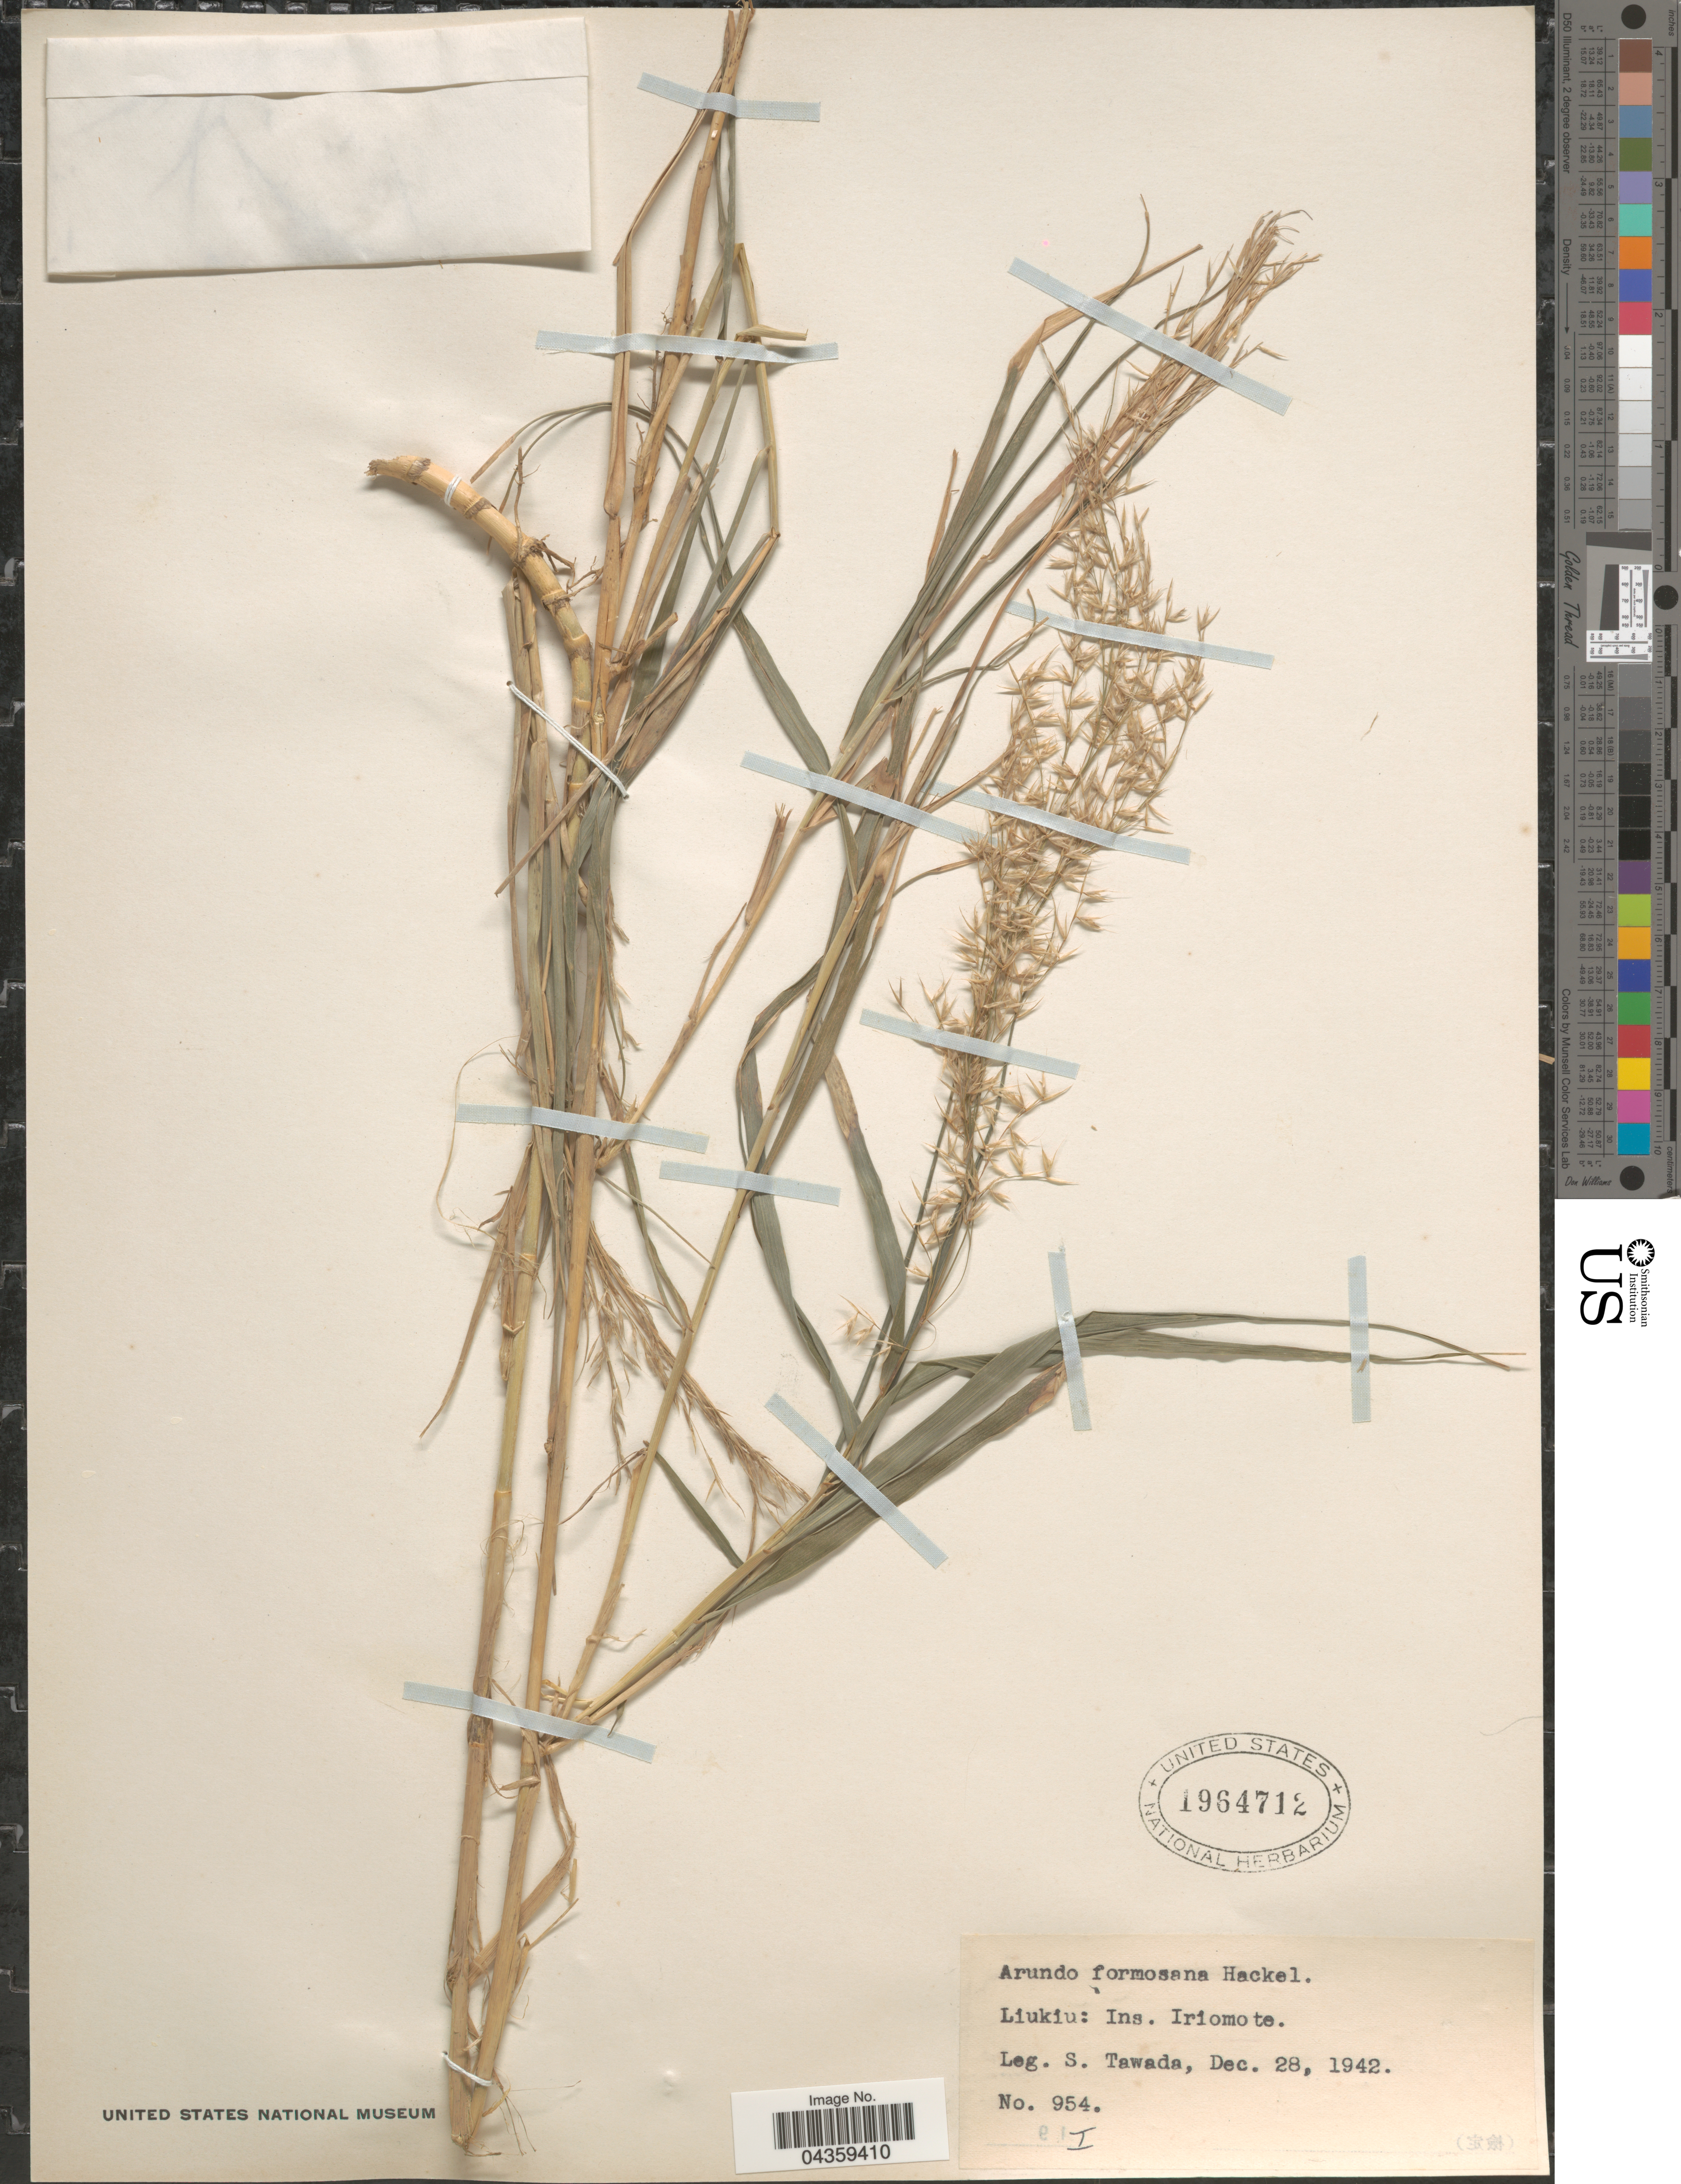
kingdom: Plantae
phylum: Tracheophyta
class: Liliopsida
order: Poales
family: Poaceae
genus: Arundo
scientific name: Arundo formosana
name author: Hack.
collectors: S. Tawada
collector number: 954I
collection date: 1942-12-28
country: Japan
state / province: Okinawa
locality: Liukiu: Ins. Iriomote.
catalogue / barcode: US 1964712